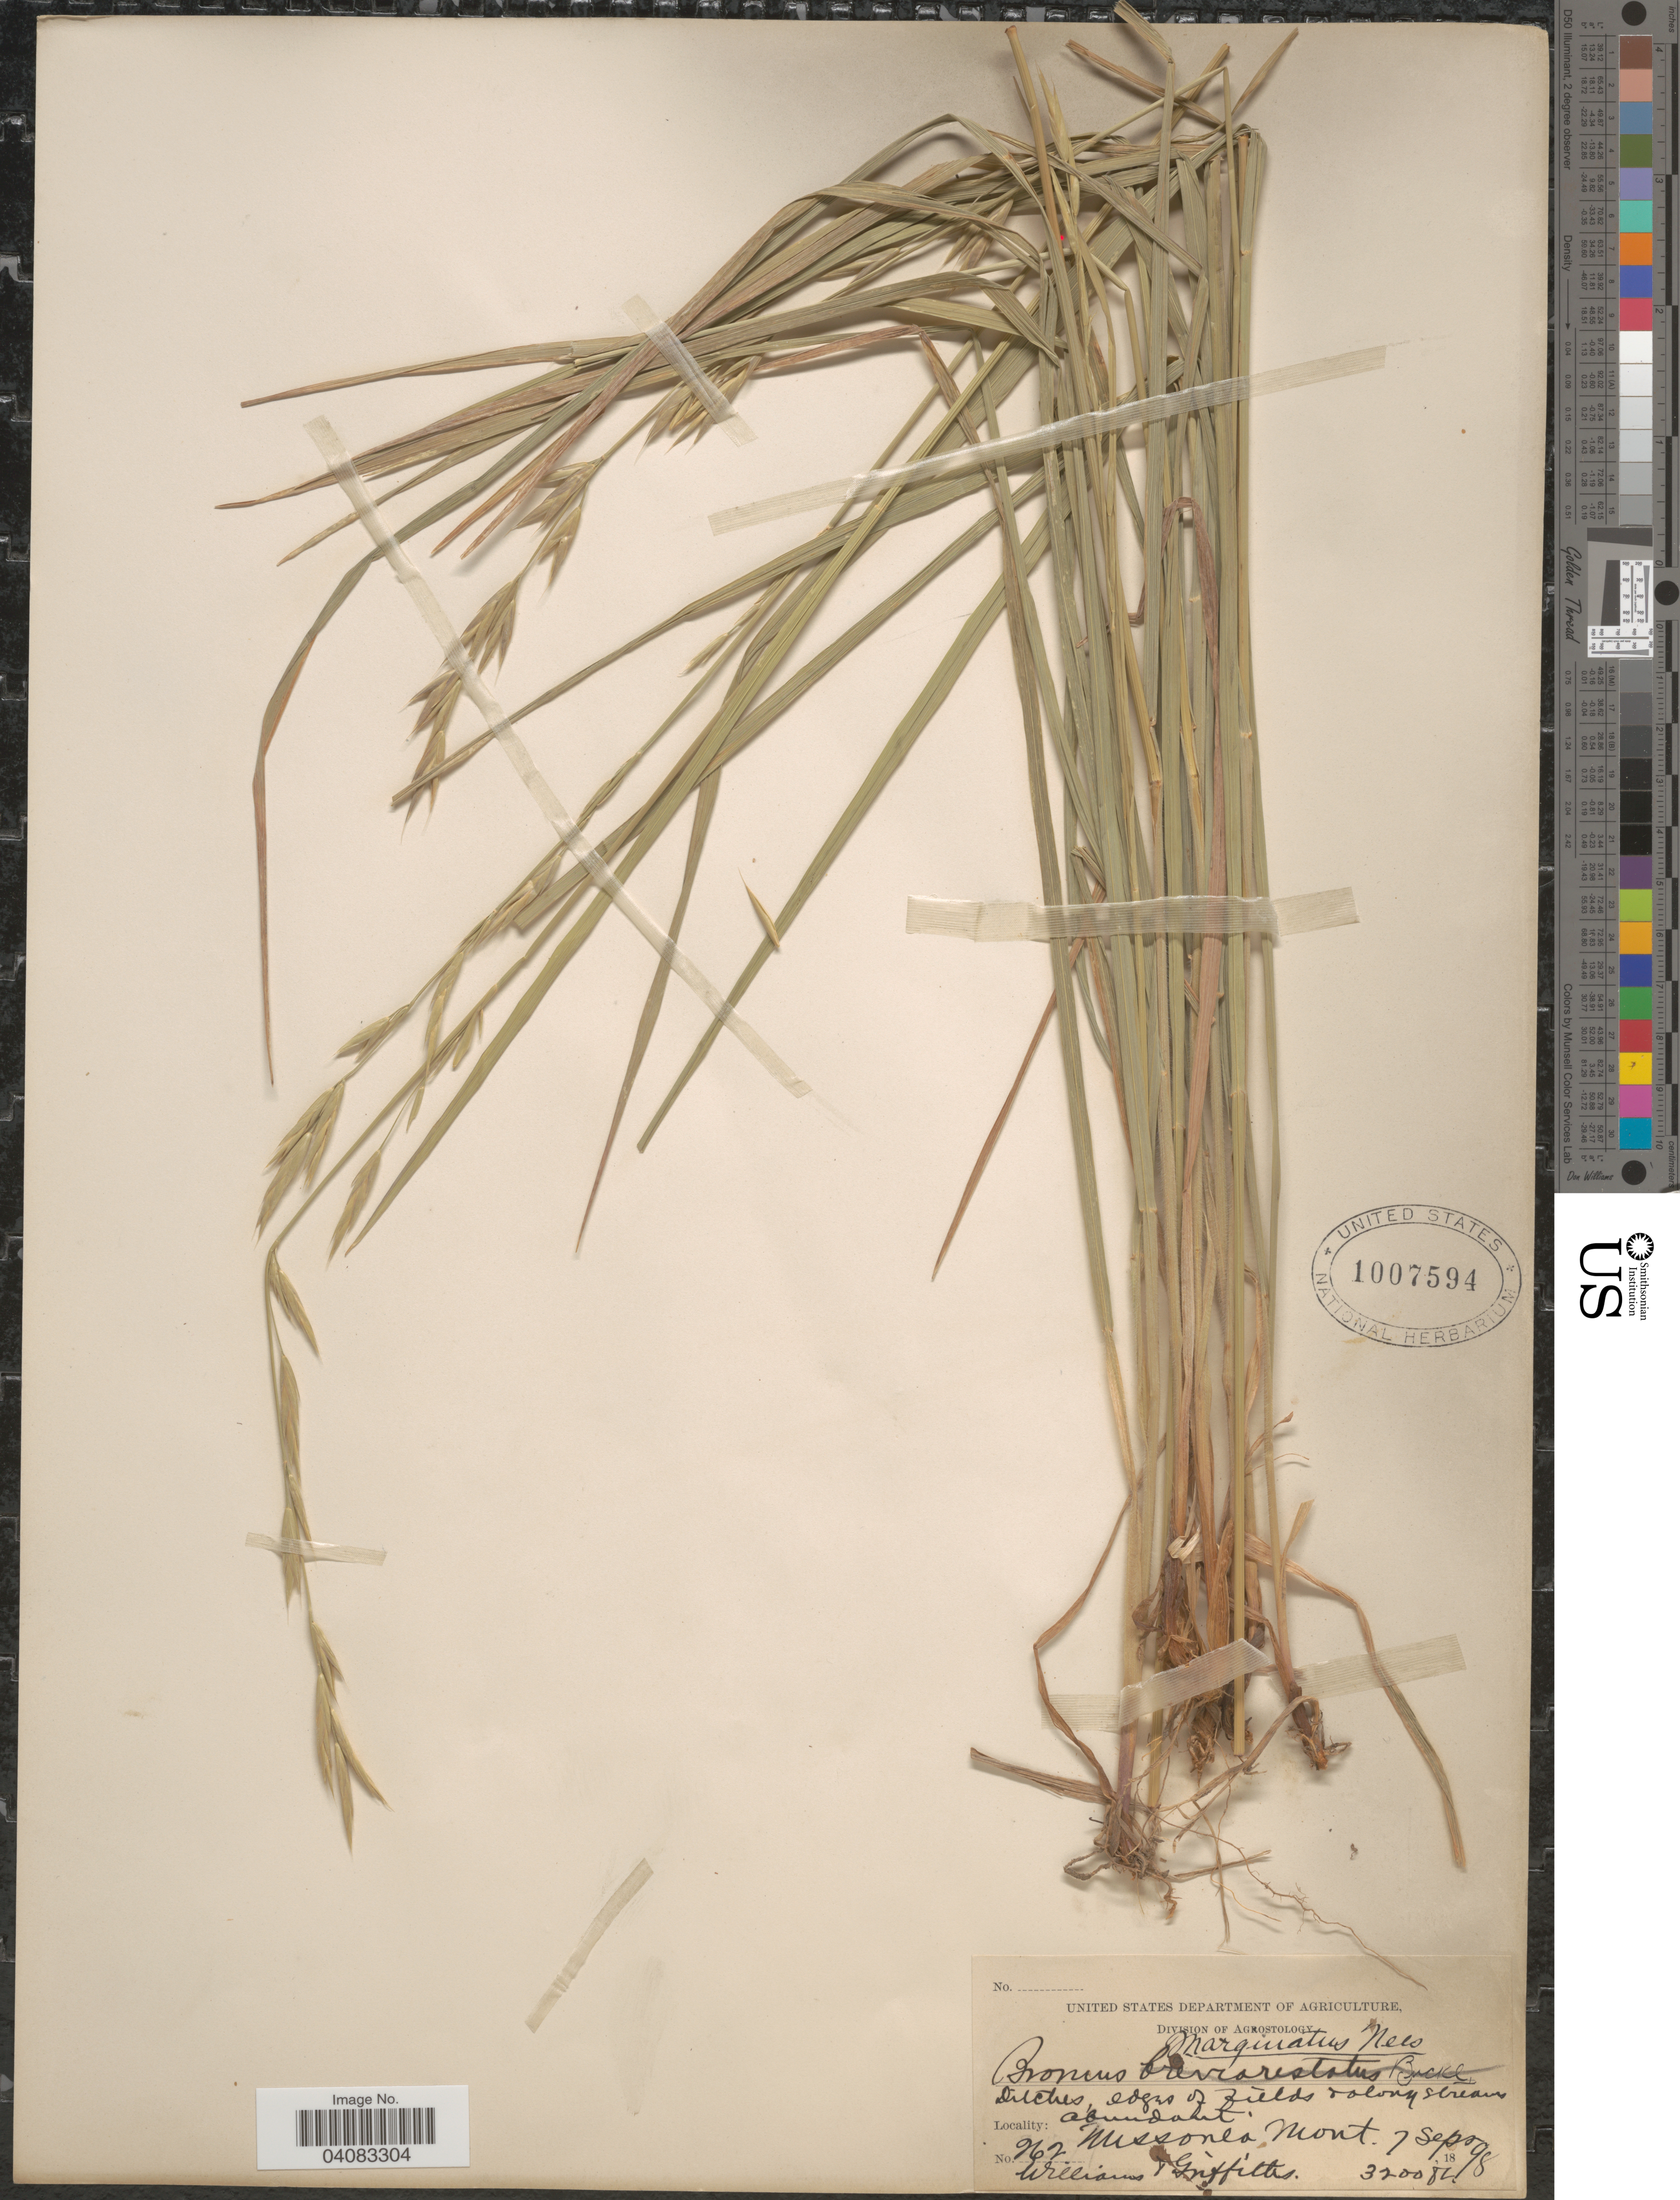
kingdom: Plantae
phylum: Tracheophyta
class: Liliopsida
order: Poales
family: Poaceae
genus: Bromus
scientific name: Bromus marginatus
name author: Nees ex Steud.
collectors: -- Williams & -- Griffiths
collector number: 262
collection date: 1898-09-07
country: United States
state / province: Montana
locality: Missoula.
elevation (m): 975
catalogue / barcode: US 1007594